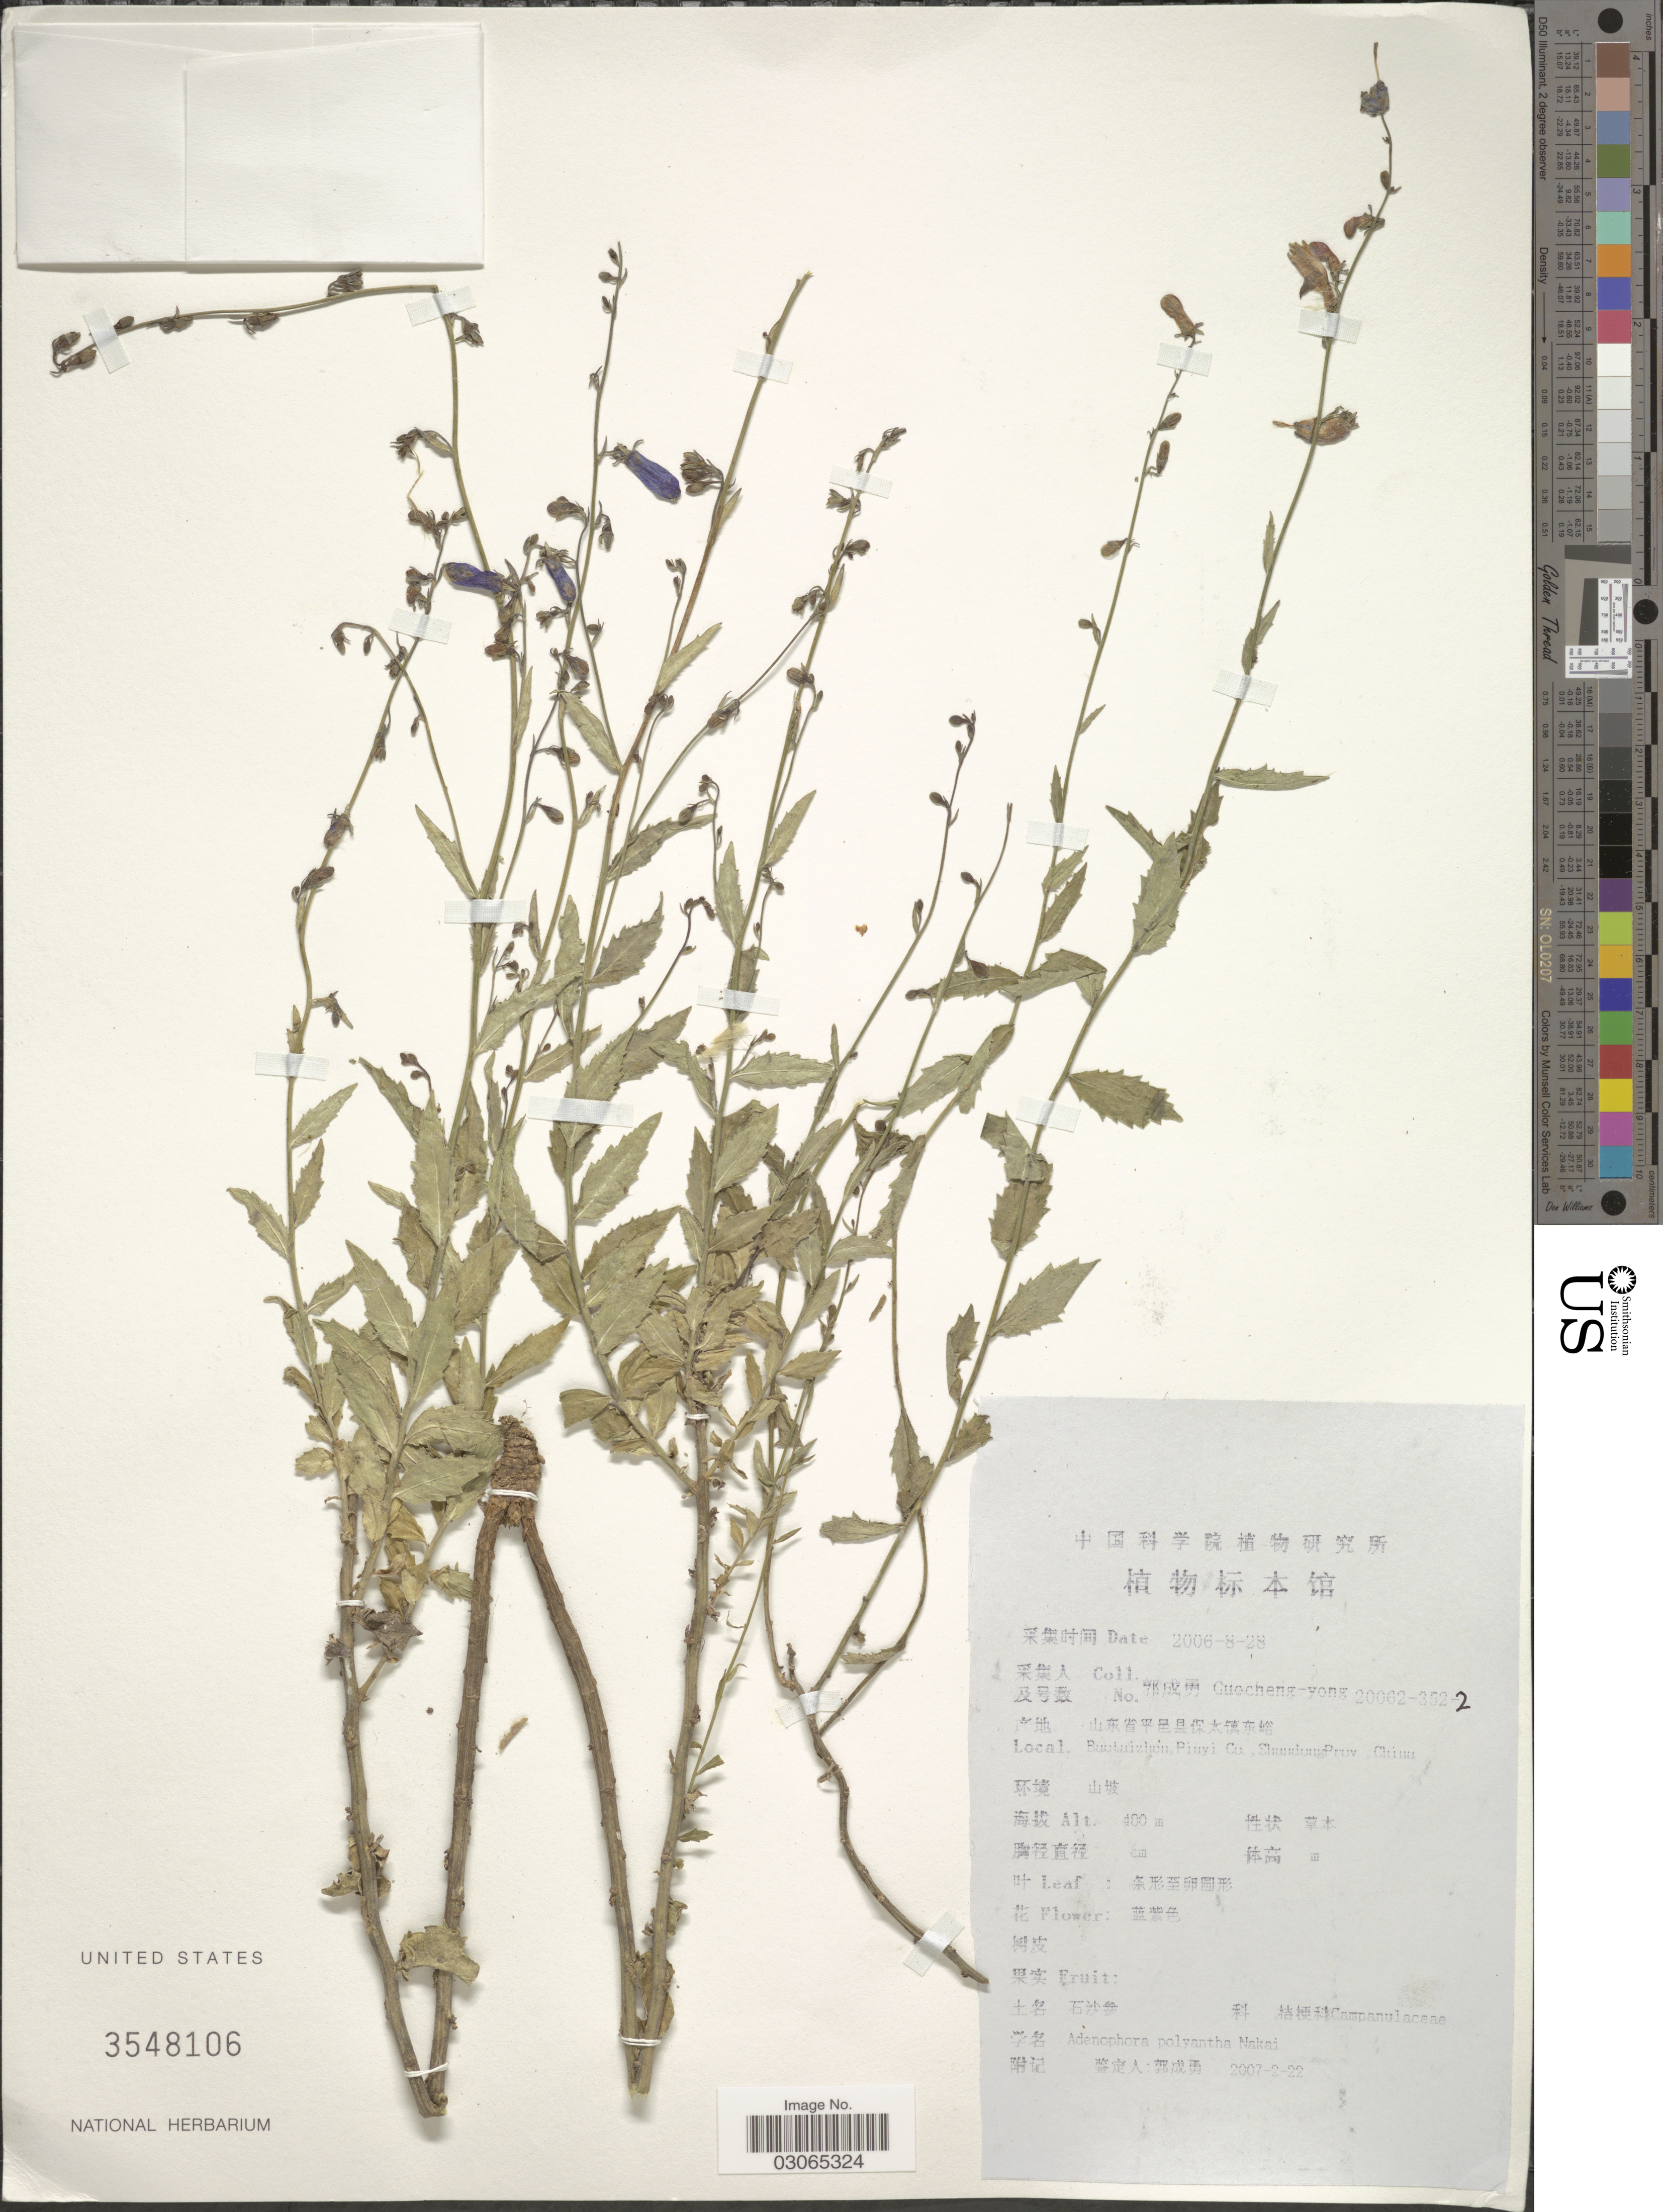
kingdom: Plantae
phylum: Tracheophyta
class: Magnoliopsida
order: Asterales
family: Campanulaceae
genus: Adenophora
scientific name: Adenophora polyantha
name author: Nakai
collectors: Guo cheng-yong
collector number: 20062-352-2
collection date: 2006-08-28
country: China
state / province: Shandong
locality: Baotaizhen, Pinyi Co.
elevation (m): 400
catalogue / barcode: US 3548106